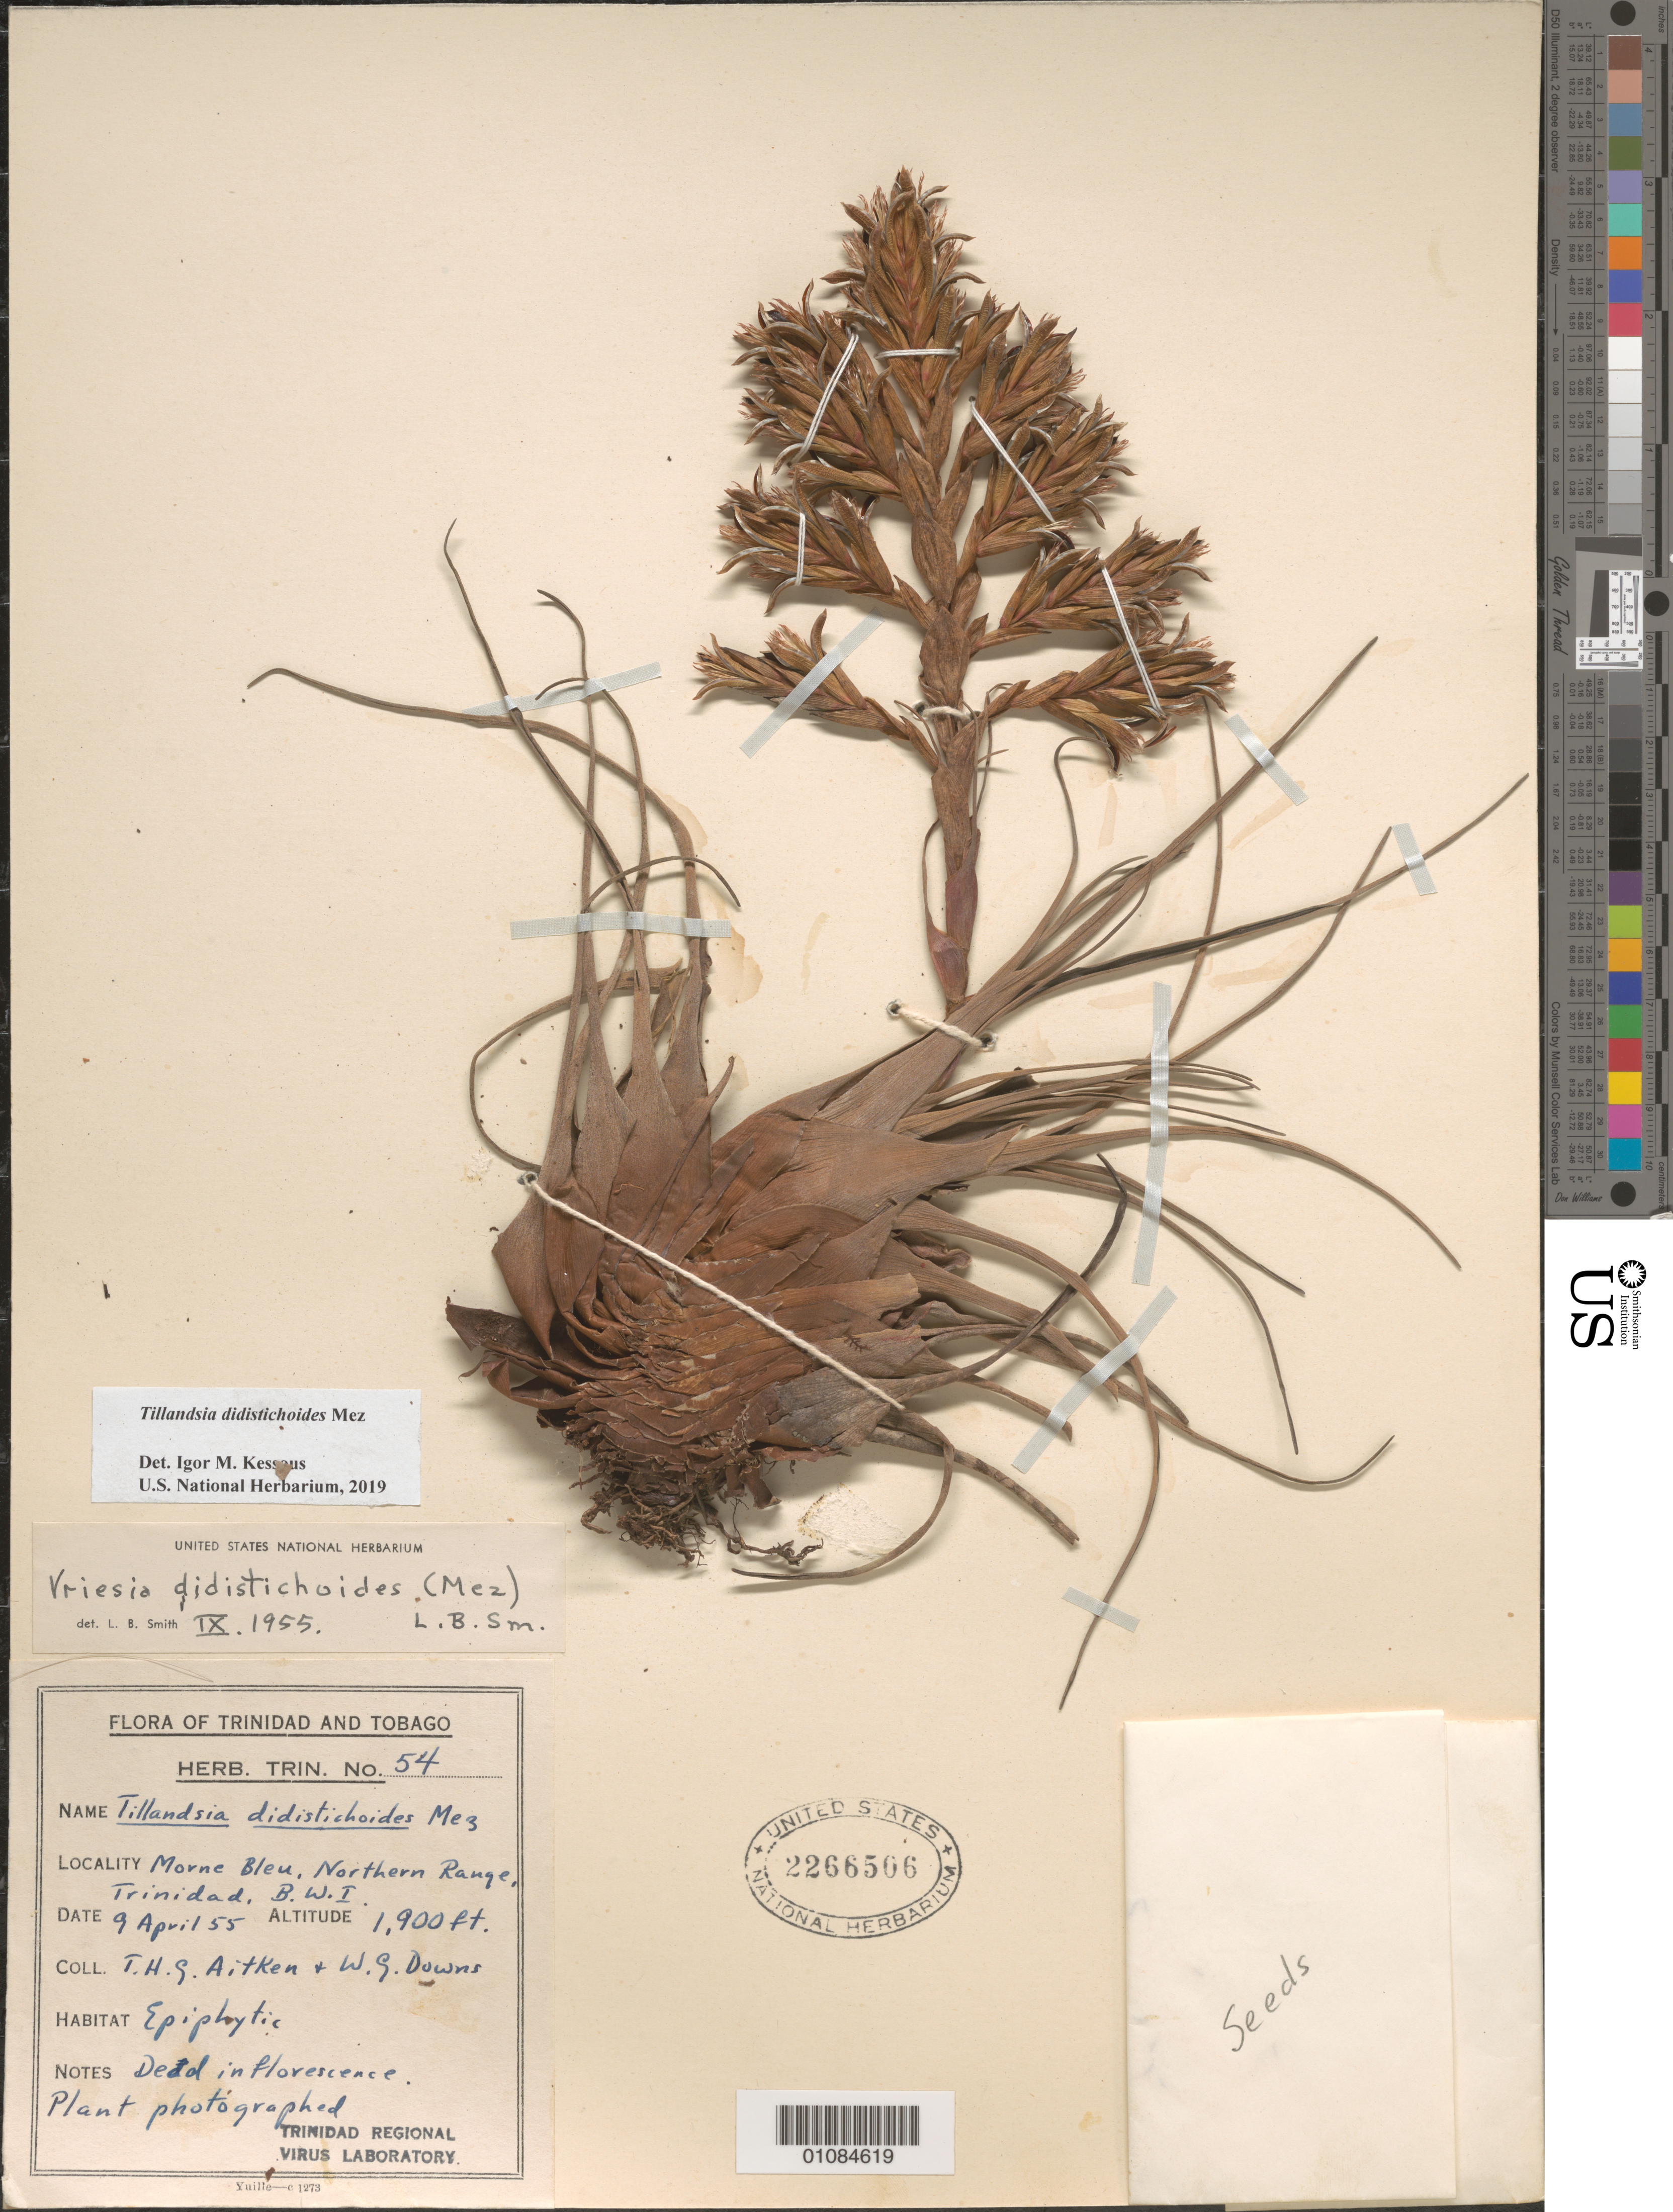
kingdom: Plantae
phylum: Tracheophyta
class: Liliopsida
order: Poales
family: Bromeliaceae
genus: Tillandsia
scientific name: Tillandsia didistichoides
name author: Mez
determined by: Kessous, Igor M.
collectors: T. Aitken & W. G. Downs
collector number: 54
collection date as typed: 09 Apr 1955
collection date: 1955-04-09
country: Trinidad and Tobago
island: Trinidad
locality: Morne Bleu, Northern Range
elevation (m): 579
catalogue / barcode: US 2266566